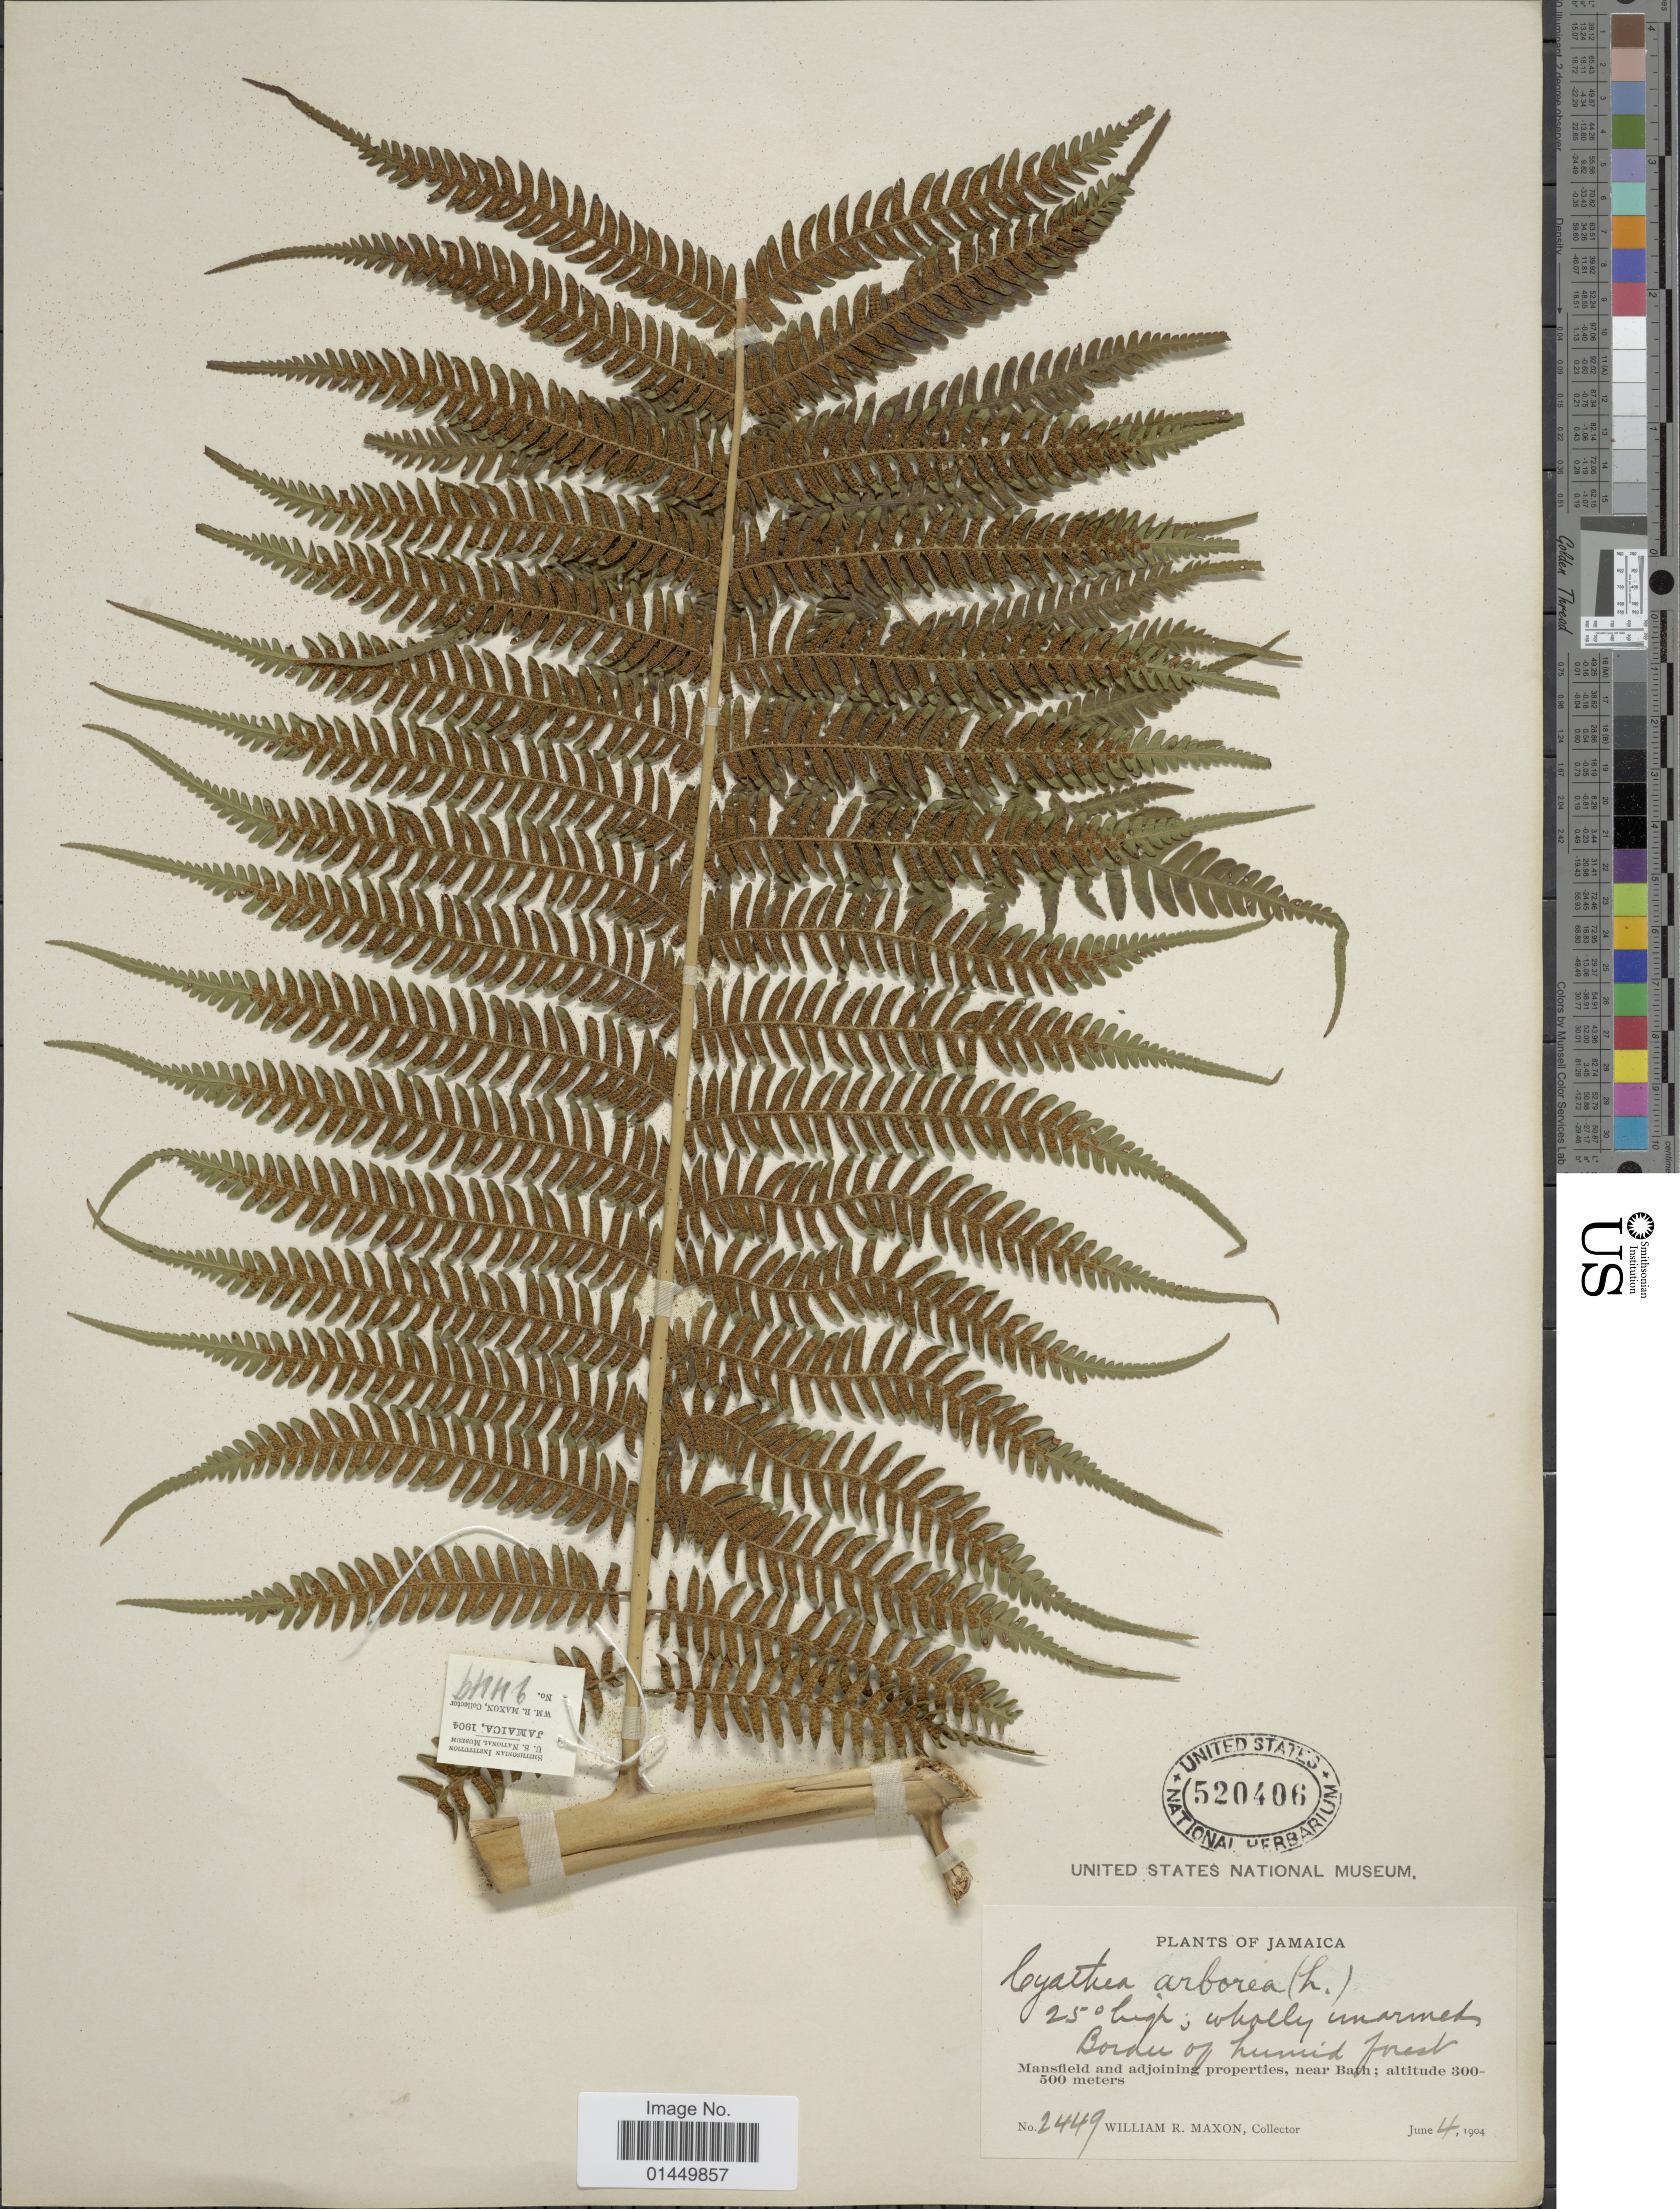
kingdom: Plantae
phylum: Tracheophyta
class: Polypodiopsida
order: Cyatheales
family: Cyatheaceae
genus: Cyathea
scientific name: Cyathea arborea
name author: (L.) Sm.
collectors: W. R. Maxon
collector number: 2449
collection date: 1904-06-04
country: Jamaica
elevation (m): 300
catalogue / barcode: US 520406